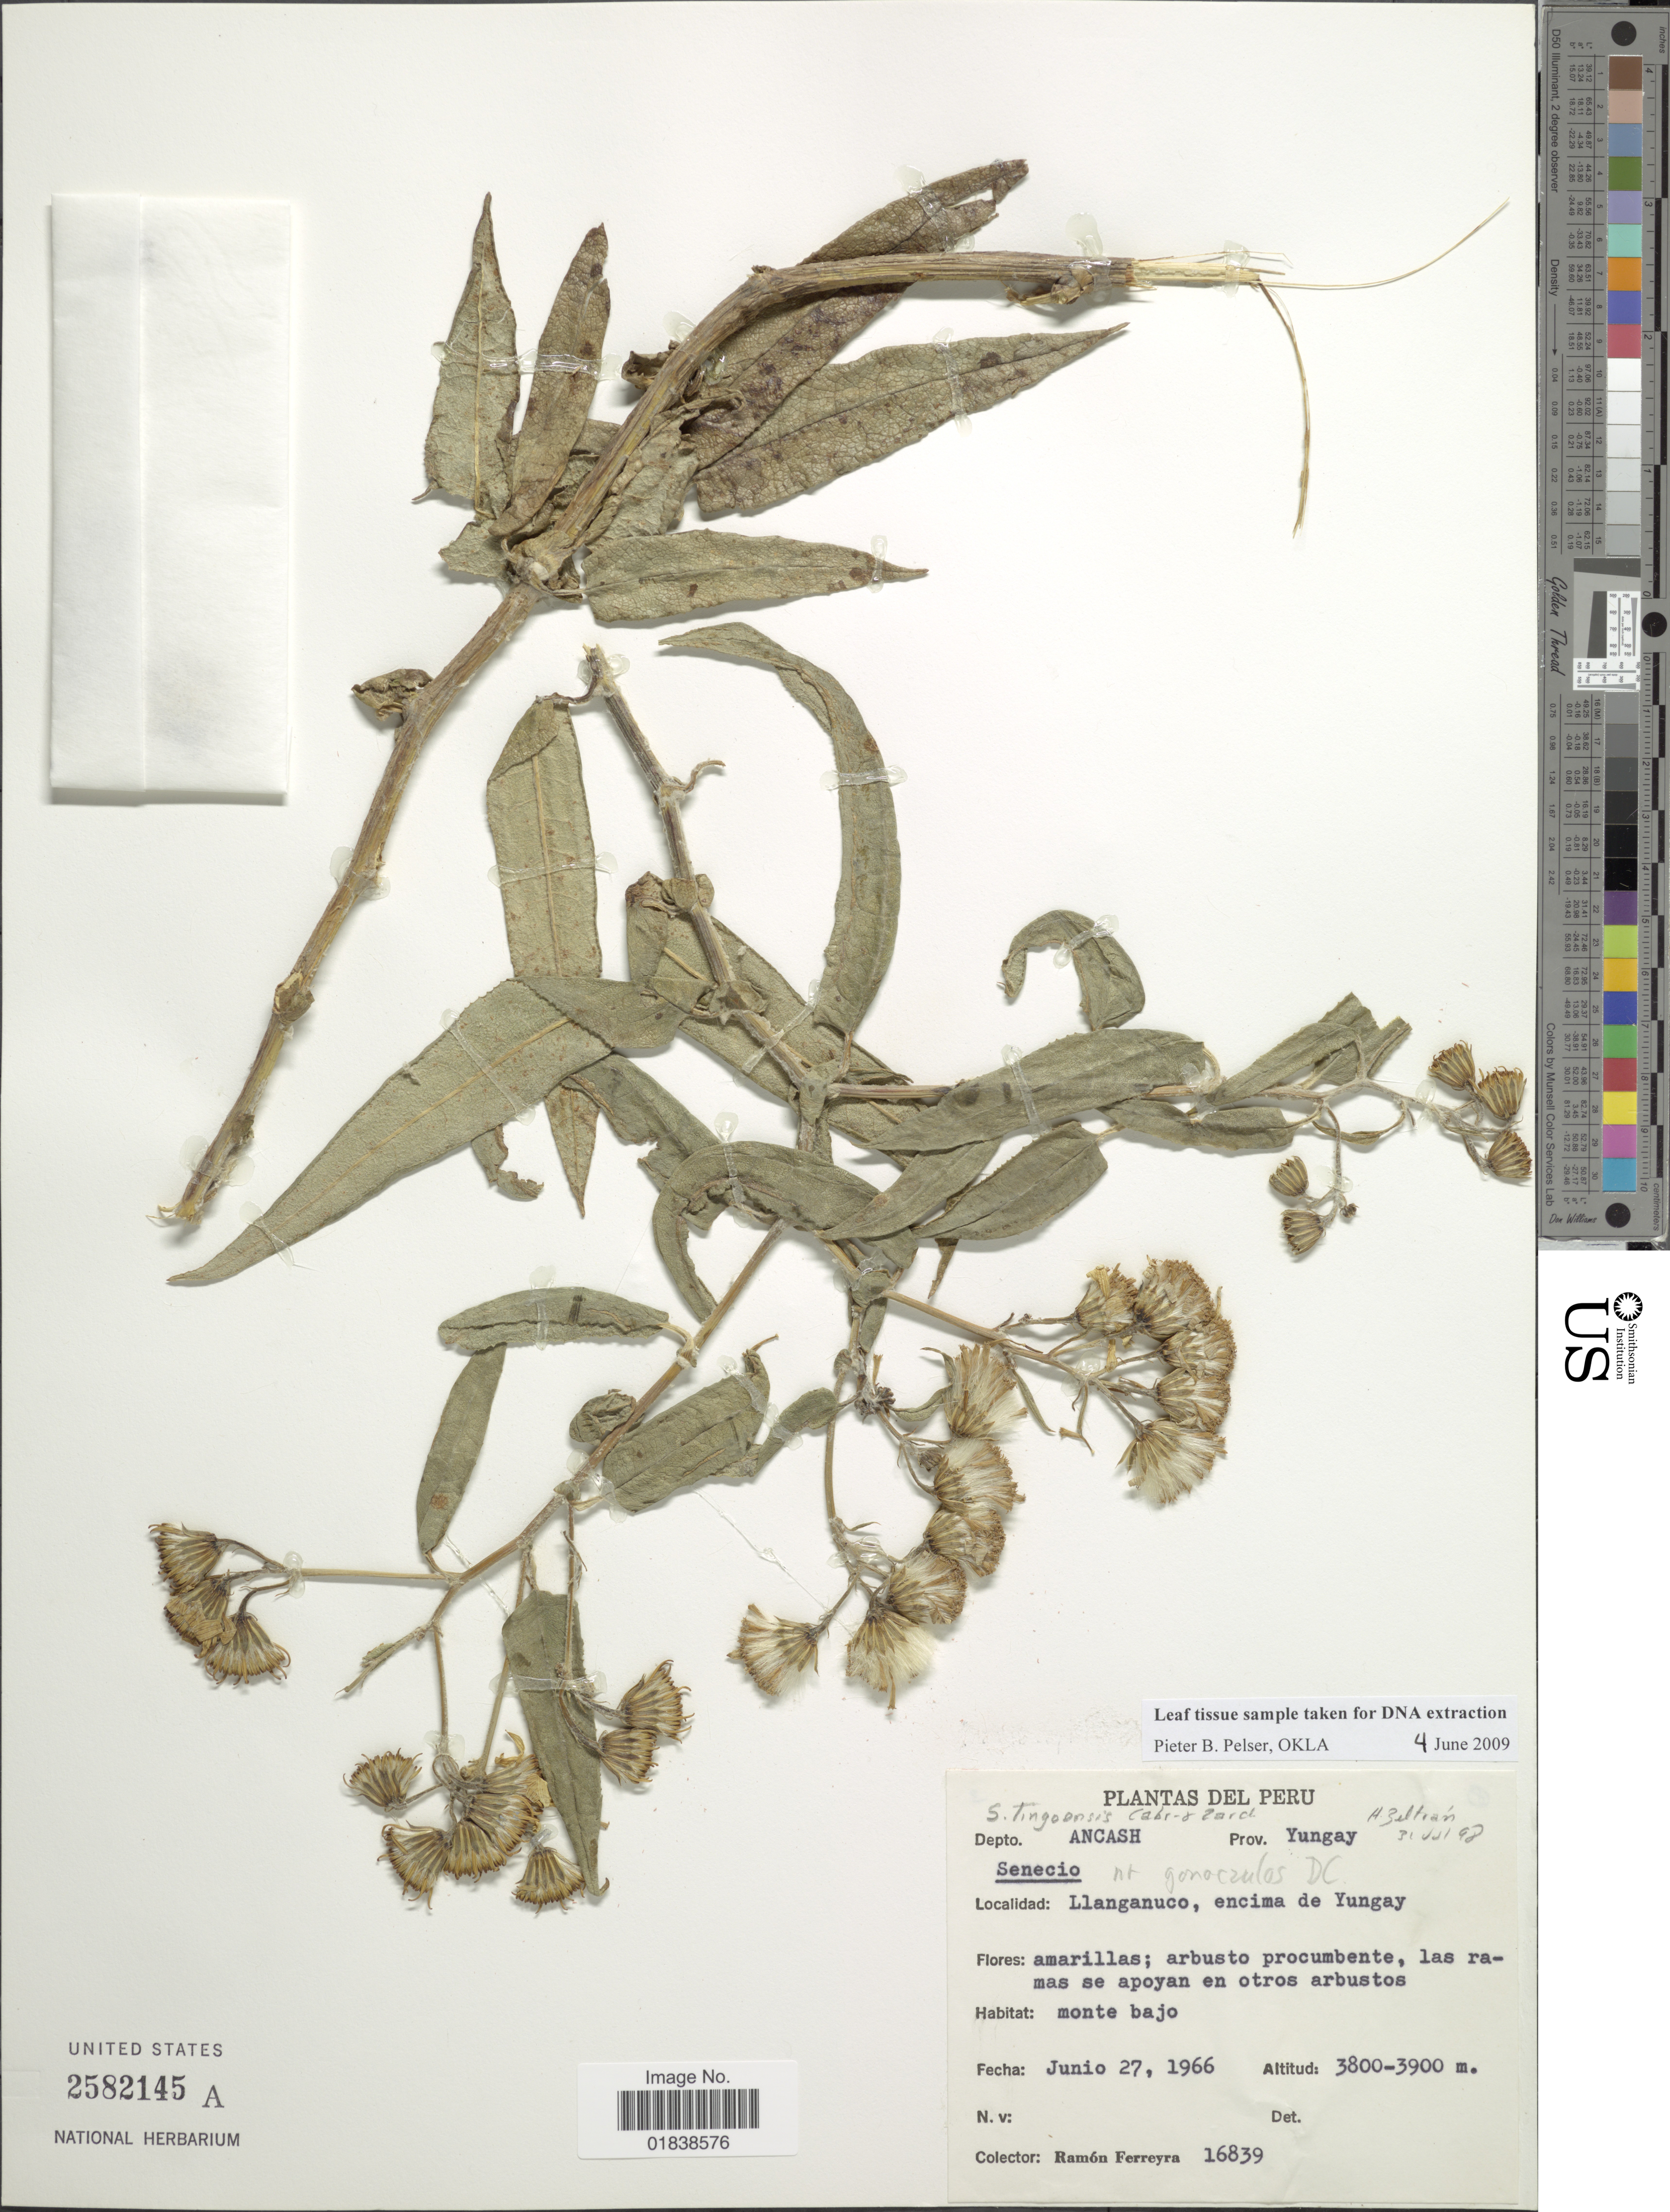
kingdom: Plantae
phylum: Tracheophyta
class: Magnoliopsida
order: Asterales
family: Asteraceae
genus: Senecio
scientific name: Senecio tingoensis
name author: Cabrera & Zardini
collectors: R. A. Ferreyra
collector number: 16839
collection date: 1966-06-27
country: Peru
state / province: Ancash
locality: Prov. Yungay, Llanganuco, encima de Yungay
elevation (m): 3800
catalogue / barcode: US 2582145A